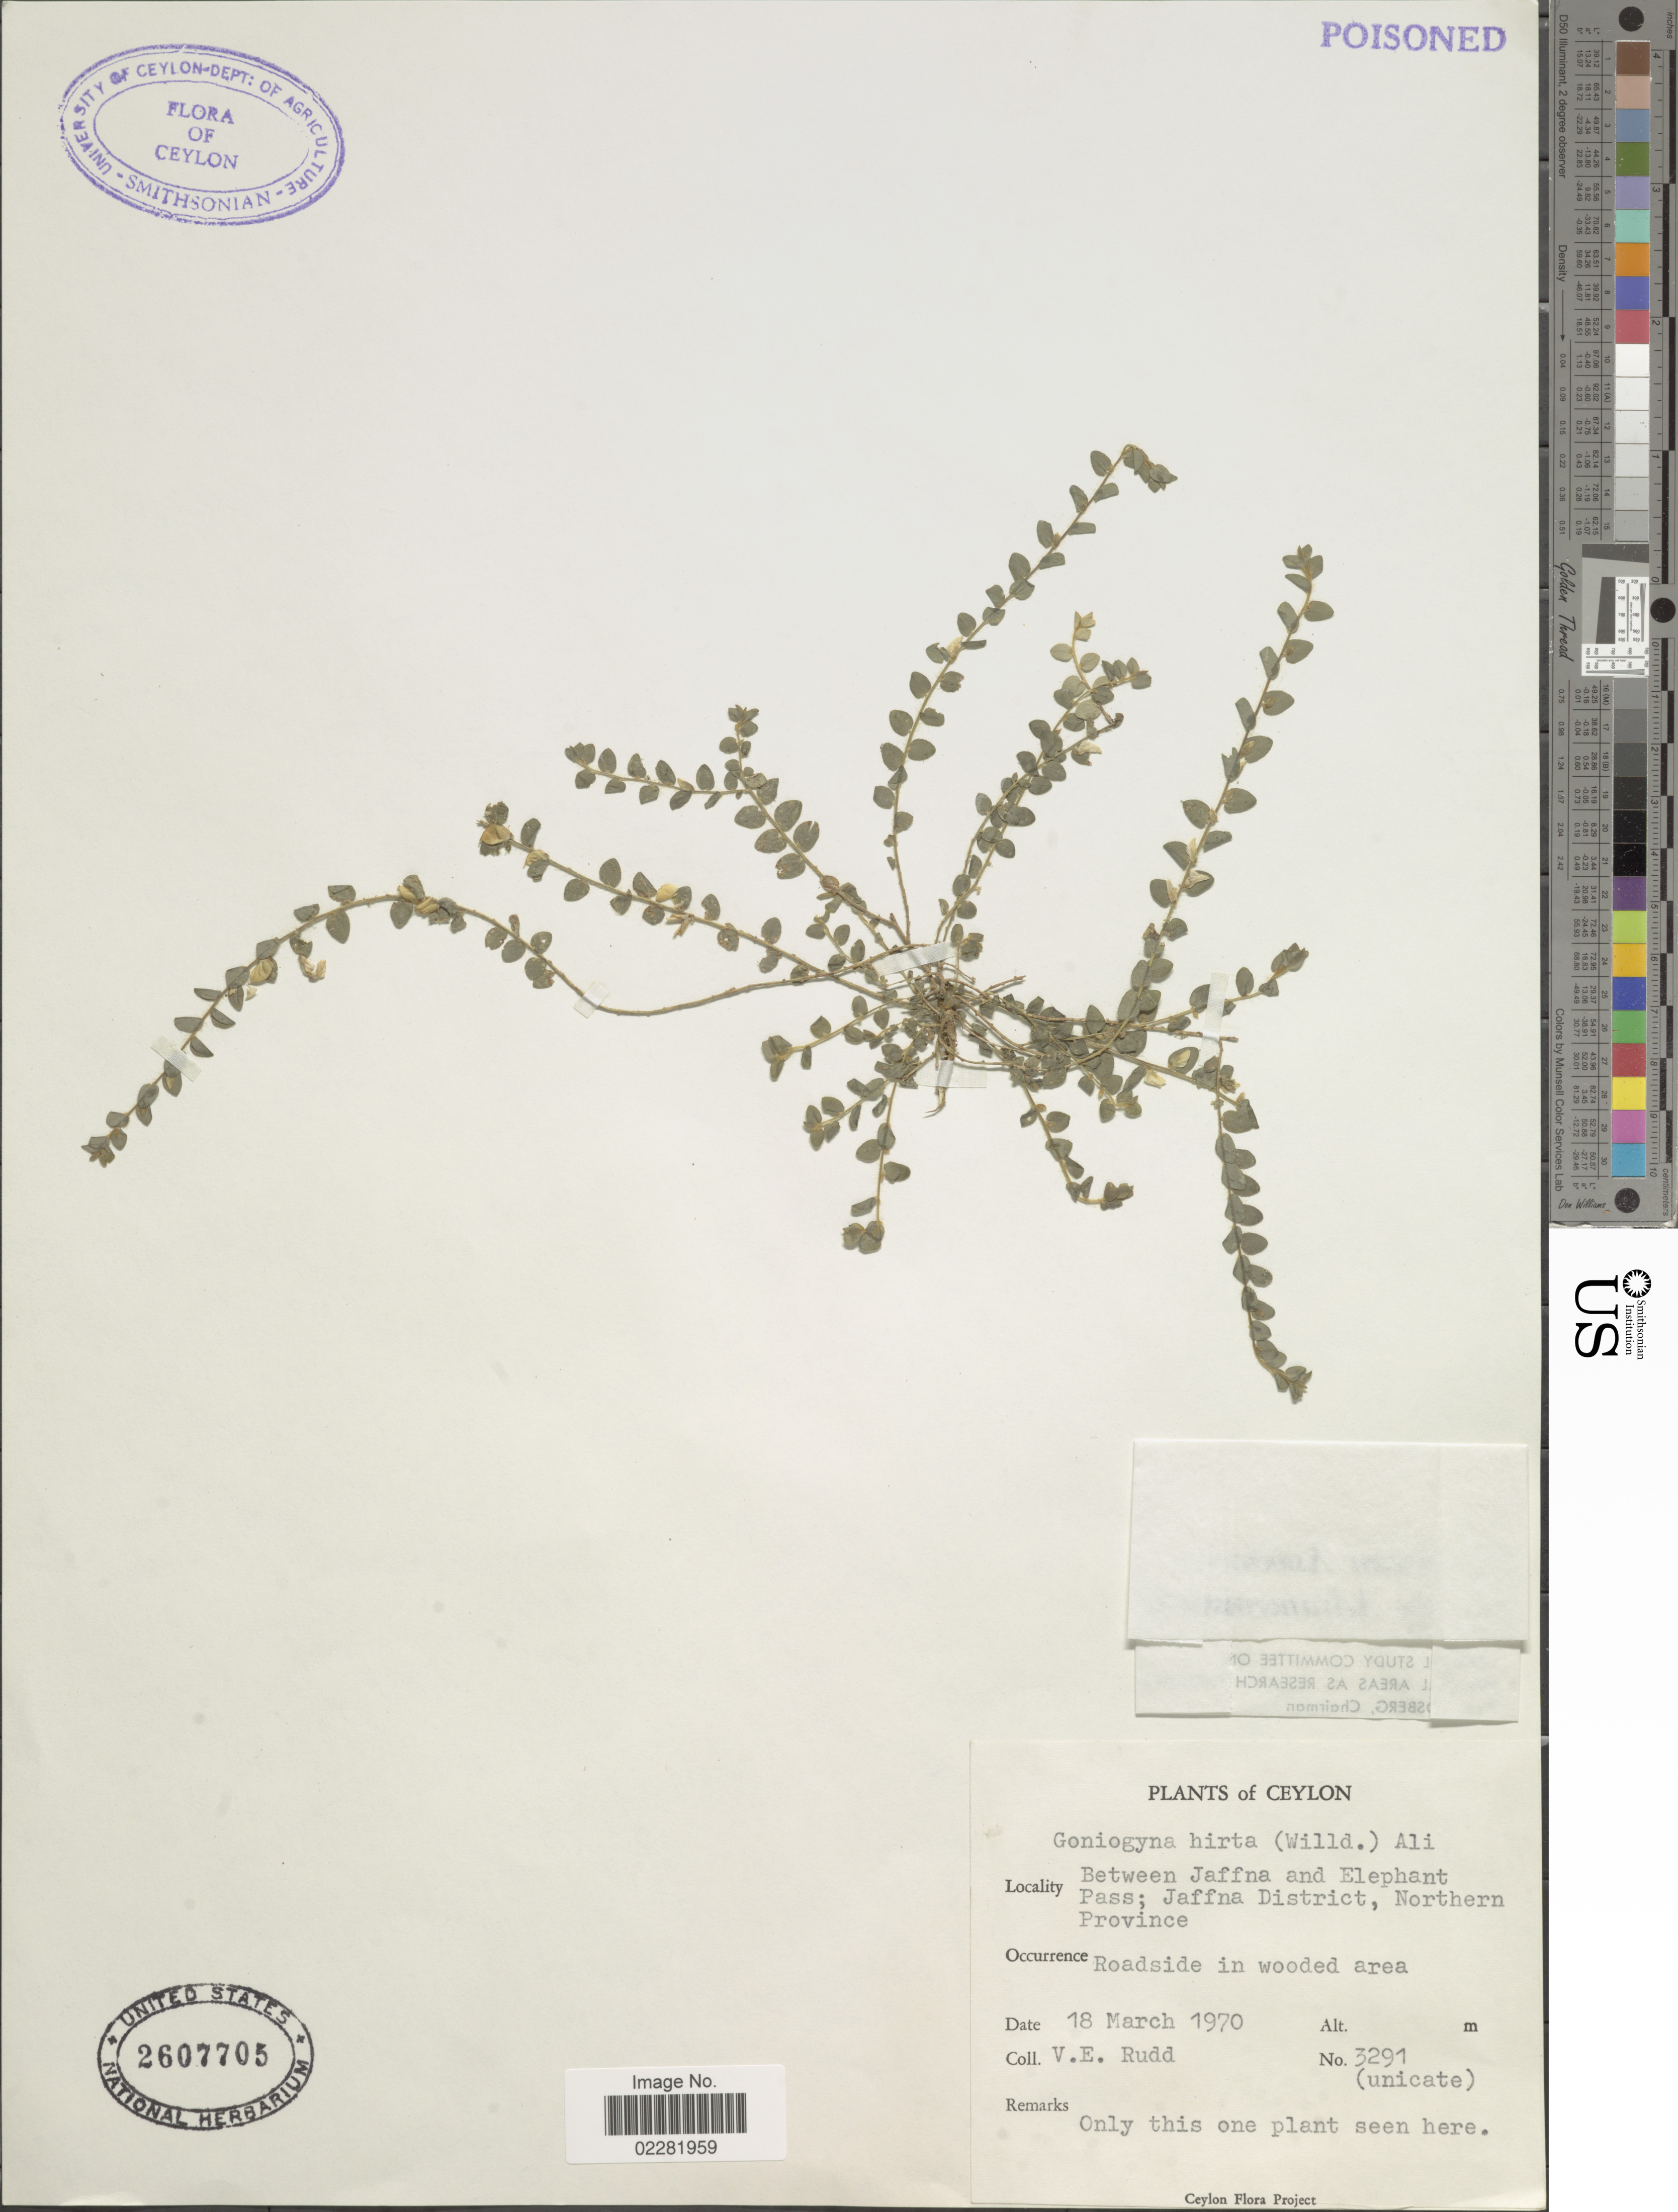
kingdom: Plantae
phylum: Tracheophyta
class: Magnoliopsida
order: Fabales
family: Fabaceae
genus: Crotalaria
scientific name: Crotalaria hebecarpa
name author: (DC.) Rudd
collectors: V. E. Rudd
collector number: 3291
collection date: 1970-03-18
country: Sri Lanka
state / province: Northern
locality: Ceylon. Between Jaffna and Elephant Pass; Jaffna District.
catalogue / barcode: US 2607705